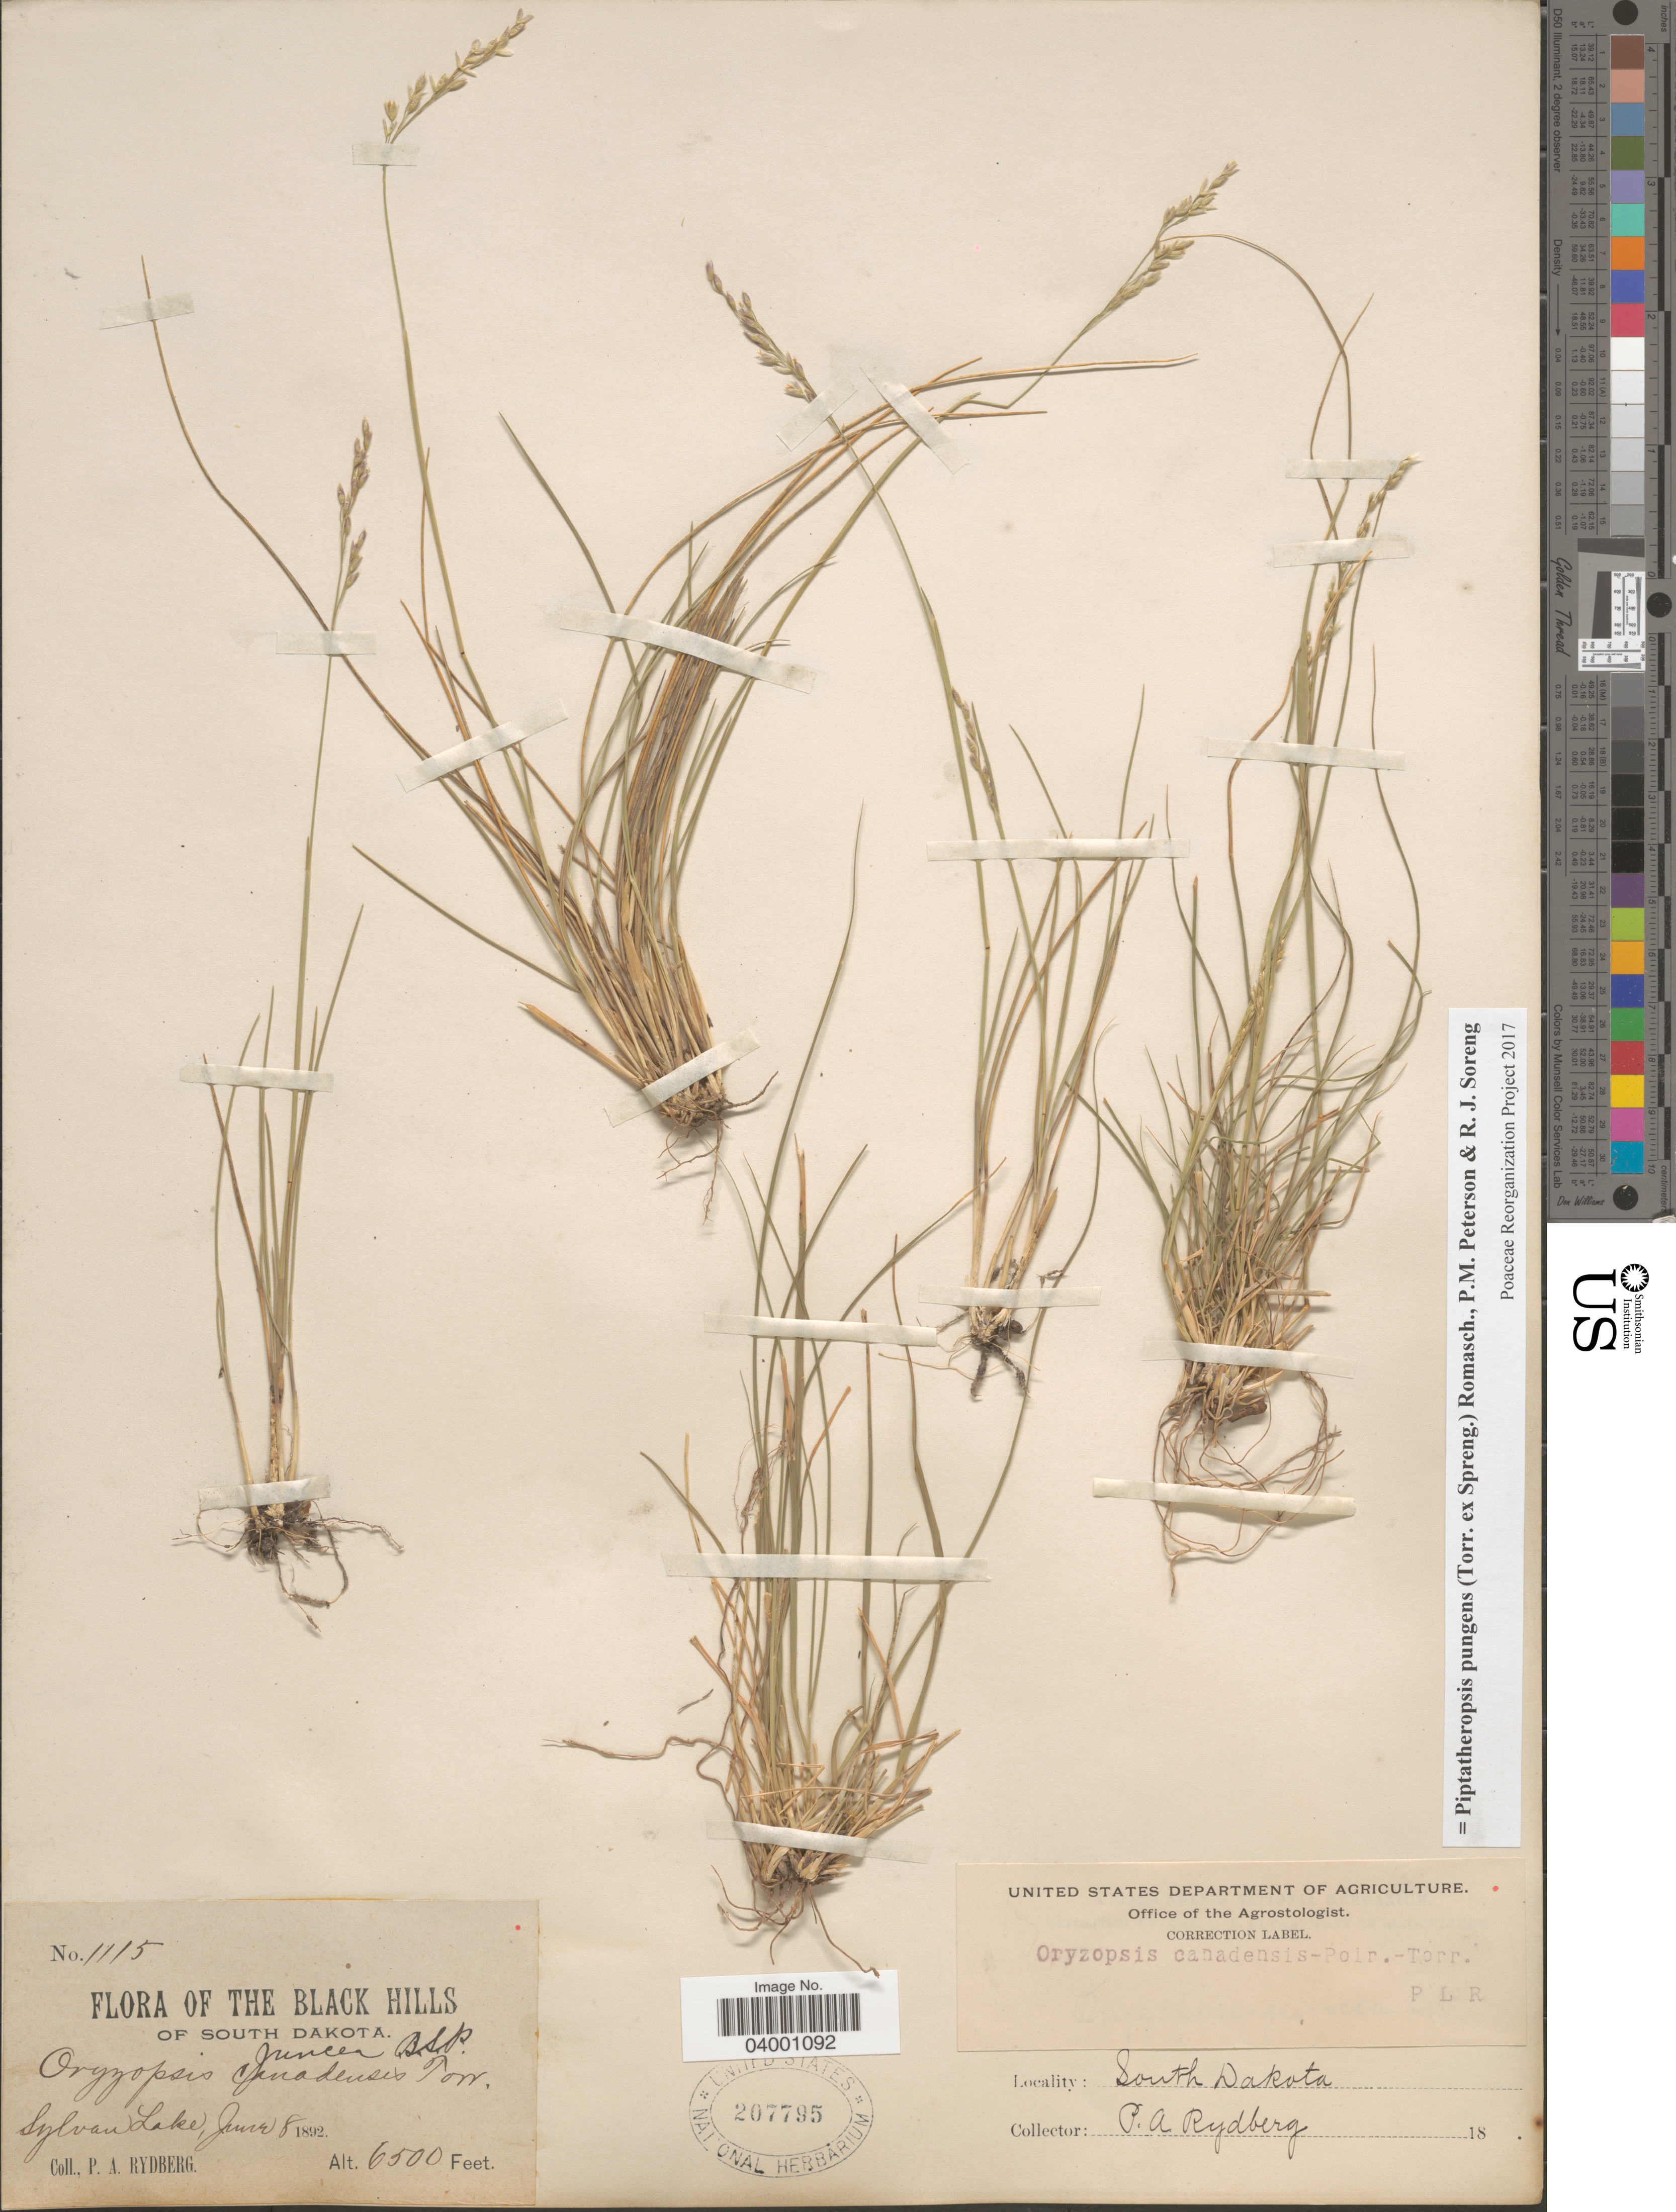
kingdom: Plantae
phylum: Tracheophyta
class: Liliopsida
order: Poales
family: Poaceae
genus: Piptatheropsis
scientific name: Piptatheropsis pungens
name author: (Torr. ex Spreng.) Romasch. et al.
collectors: P. A. Rydberg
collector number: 1115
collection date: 1892-06-08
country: United States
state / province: South Dakota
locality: The Black Hills of South Dakota. Sylvan Lake.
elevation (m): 1981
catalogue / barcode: US 207795